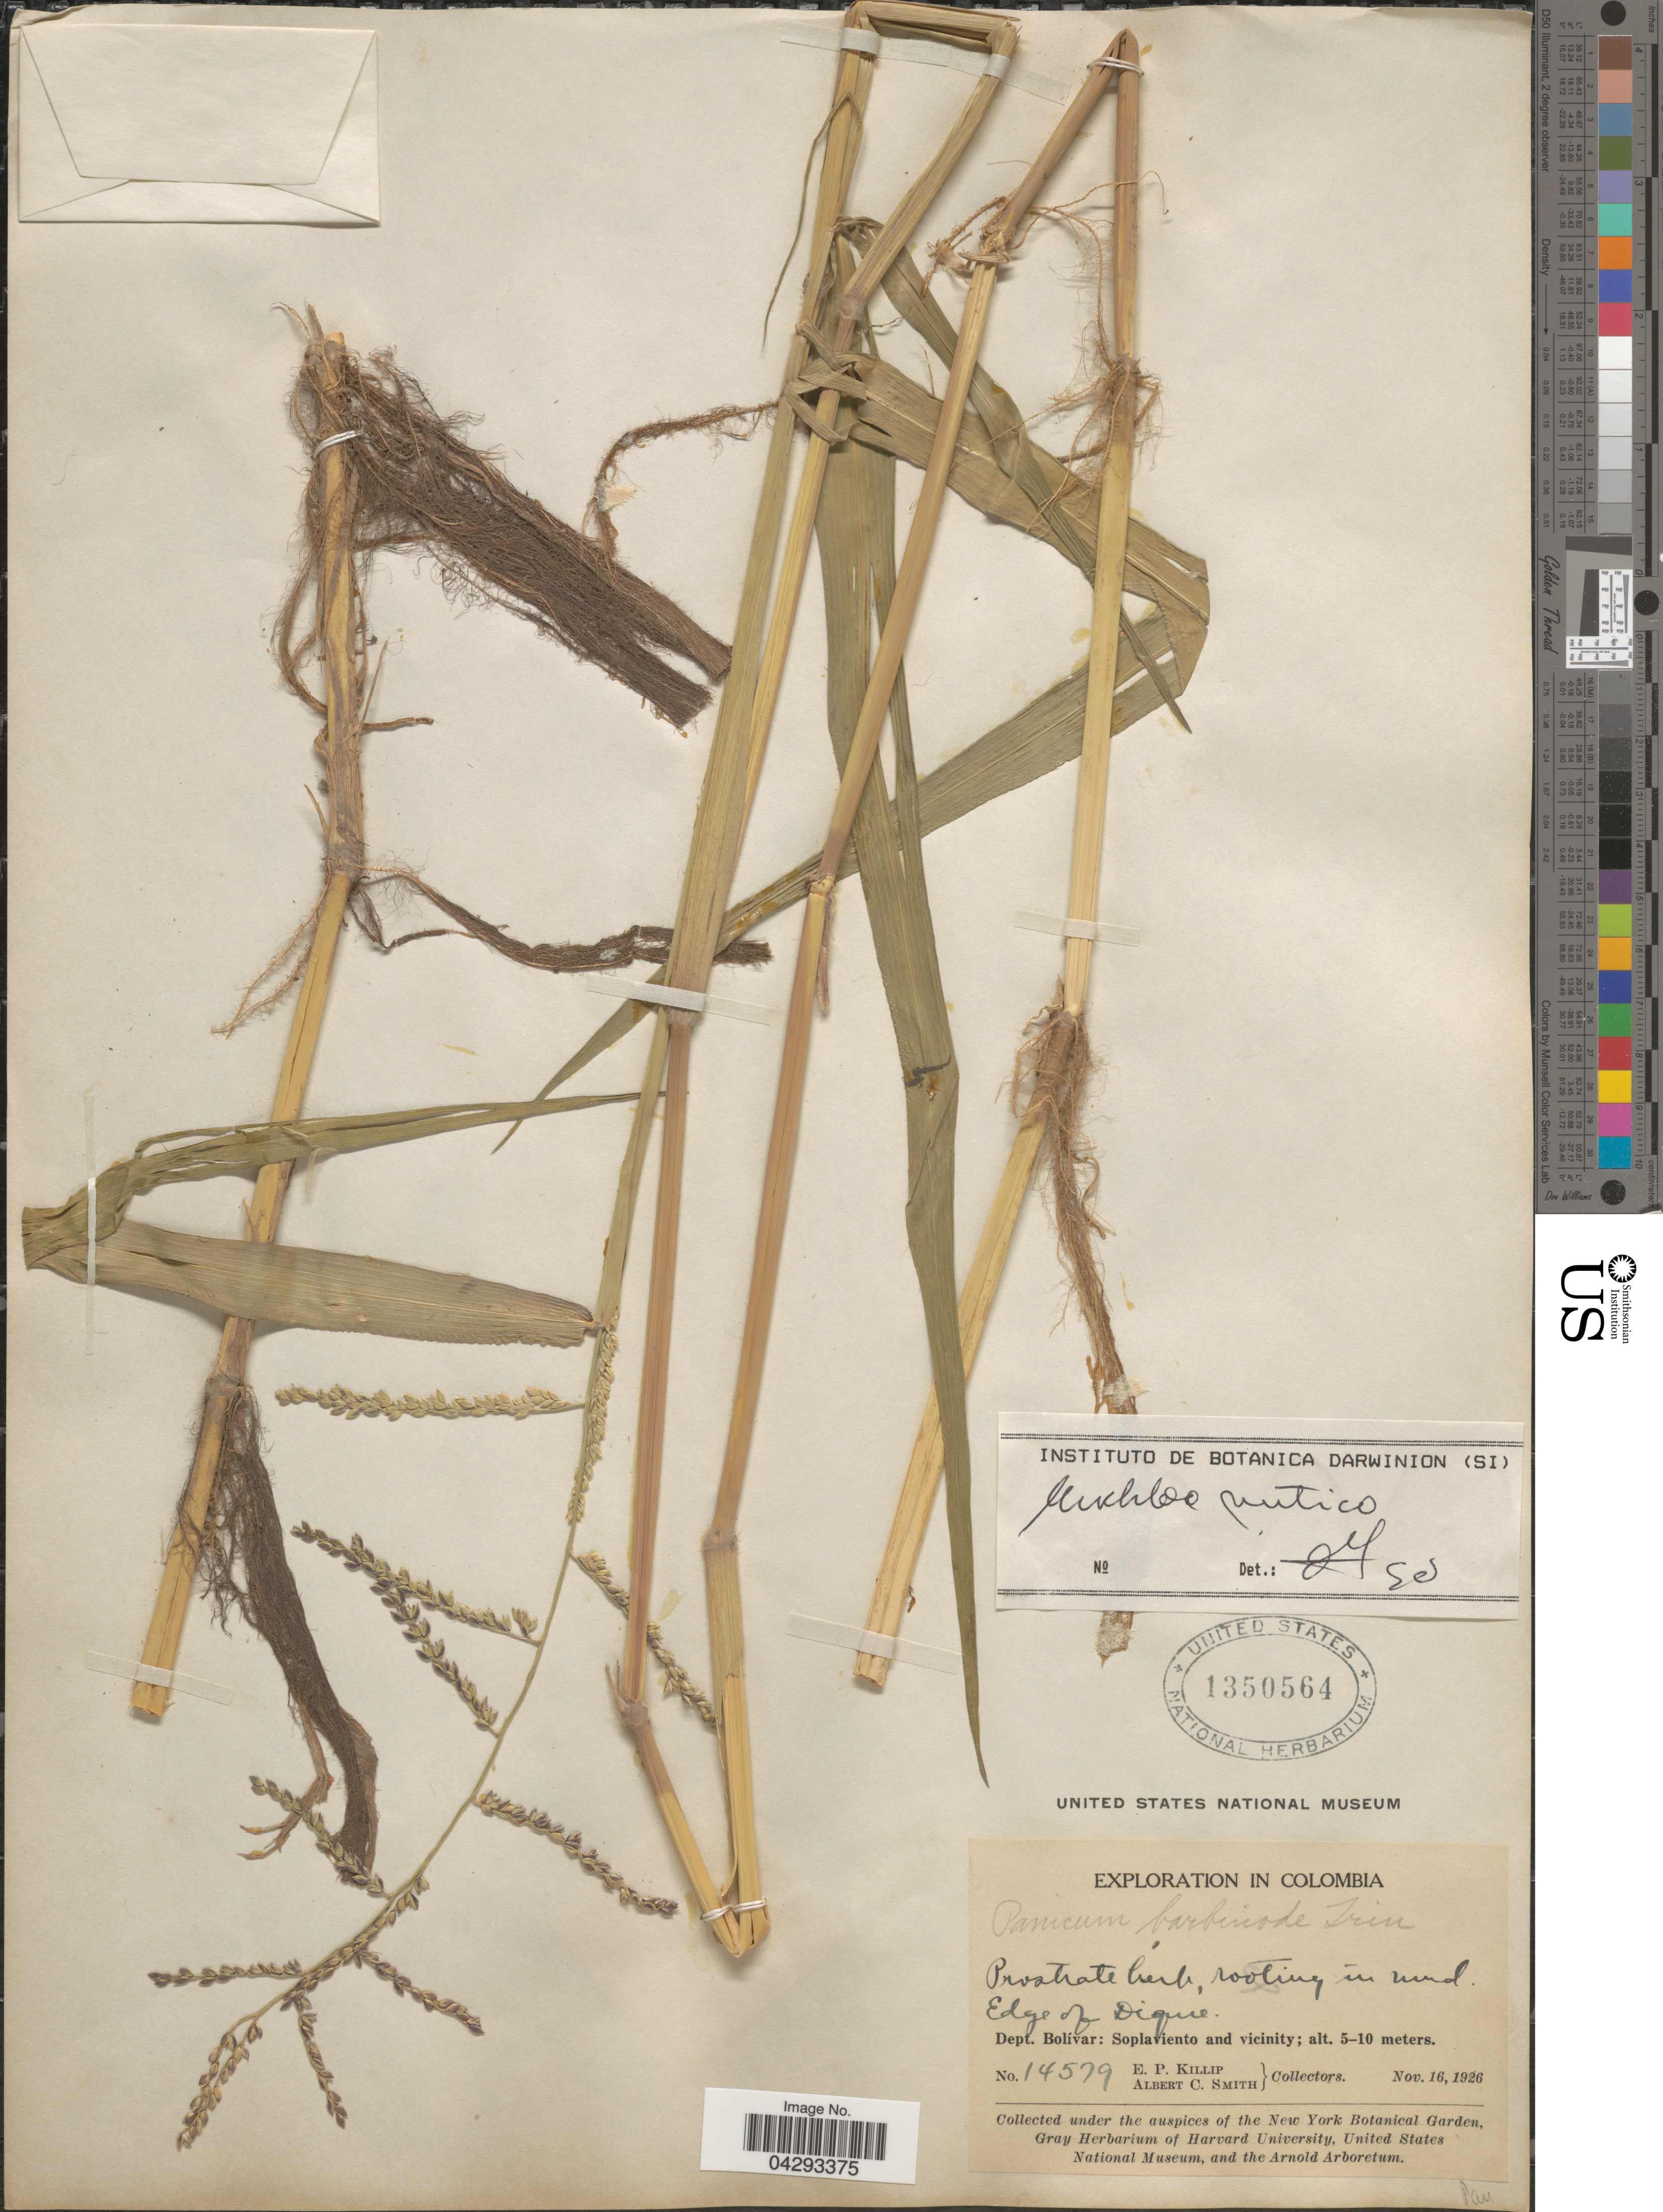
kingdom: Plantae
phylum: Tracheophyta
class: Liliopsida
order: Poales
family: Poaceae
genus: Urochloa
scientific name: Urochloa mutica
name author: (Forssk.) T.Q. Nguyen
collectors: E. P. Killip & A. C. Smith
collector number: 14579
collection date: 1926-11-16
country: Colombia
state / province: Bolívar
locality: Exploration In Colombia. Dept. Bolívar: Soplaviento and vicinity.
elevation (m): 5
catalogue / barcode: US 1350564